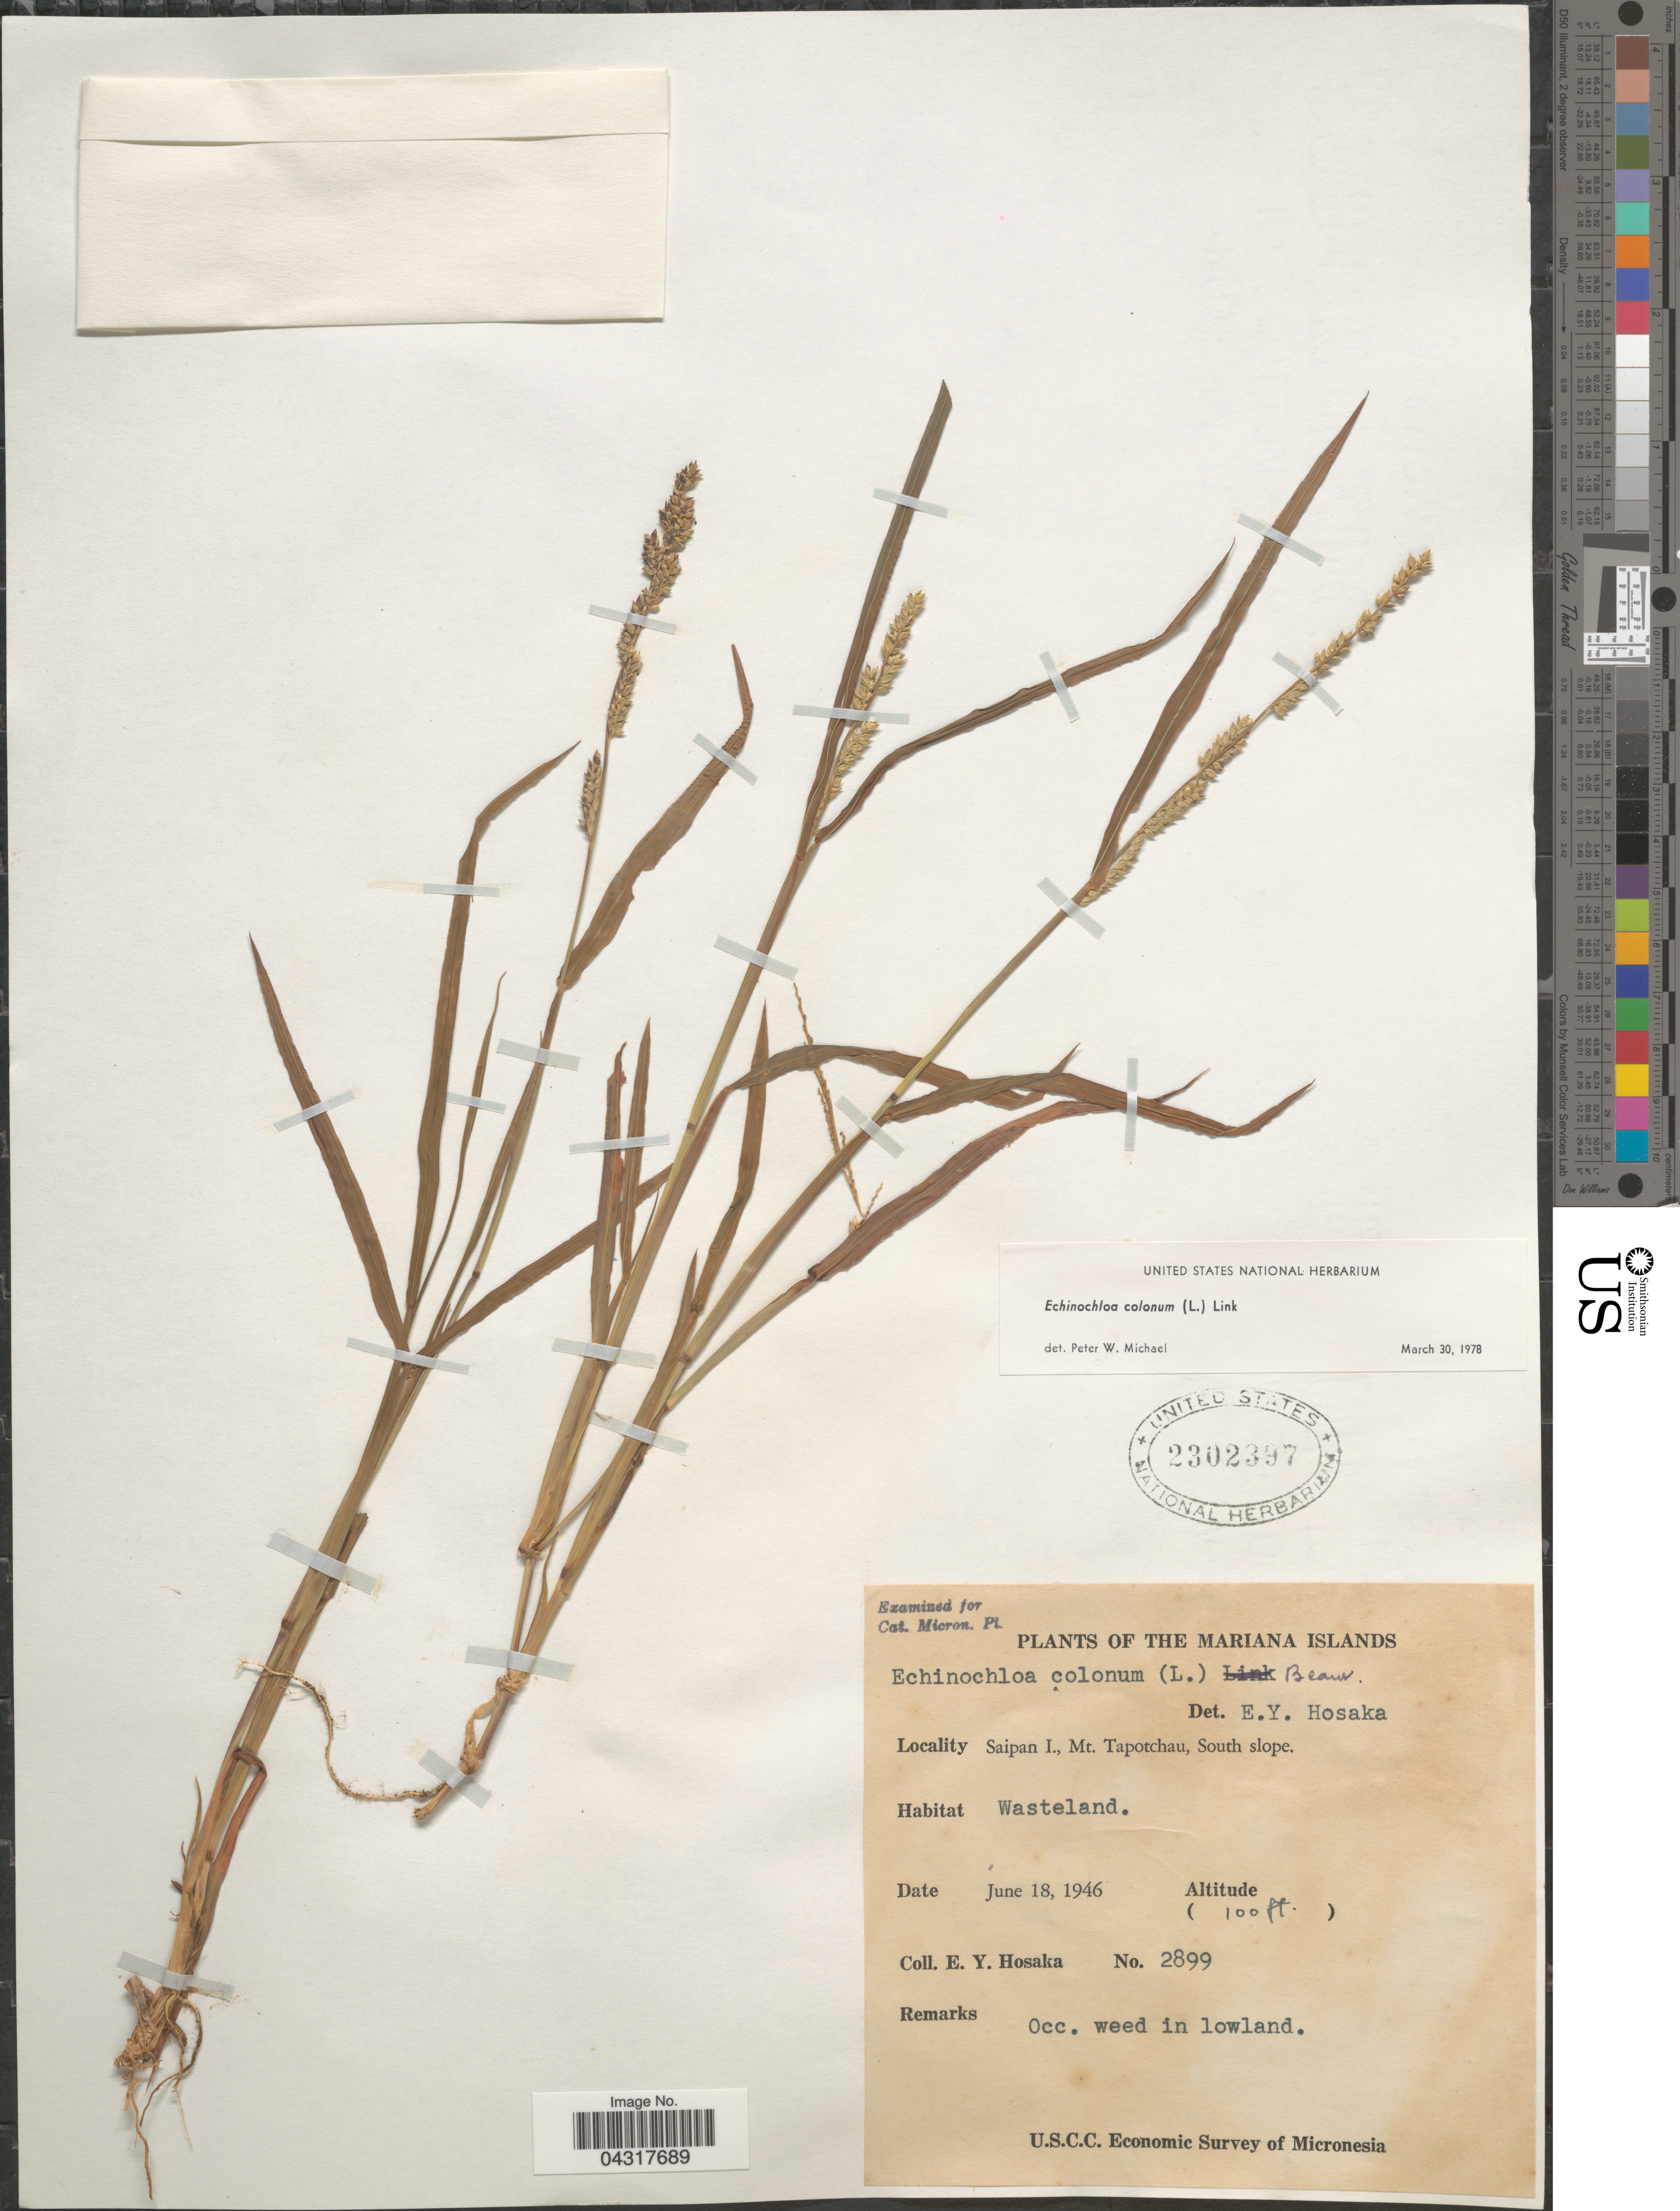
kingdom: Plantae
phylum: Tracheophyta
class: Liliopsida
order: Poales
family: Poaceae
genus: Echinochloa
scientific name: Echinochloa colona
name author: (L.) Link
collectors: E. Y. Hosaka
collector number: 2899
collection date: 1946-06-18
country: Northern Mariana Islands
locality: Mariana Islands. Saipan I., Mt. Tapotchau, South slope. U.S.C.C. Economic Survey of Micronesia.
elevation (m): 30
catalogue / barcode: US 2302397